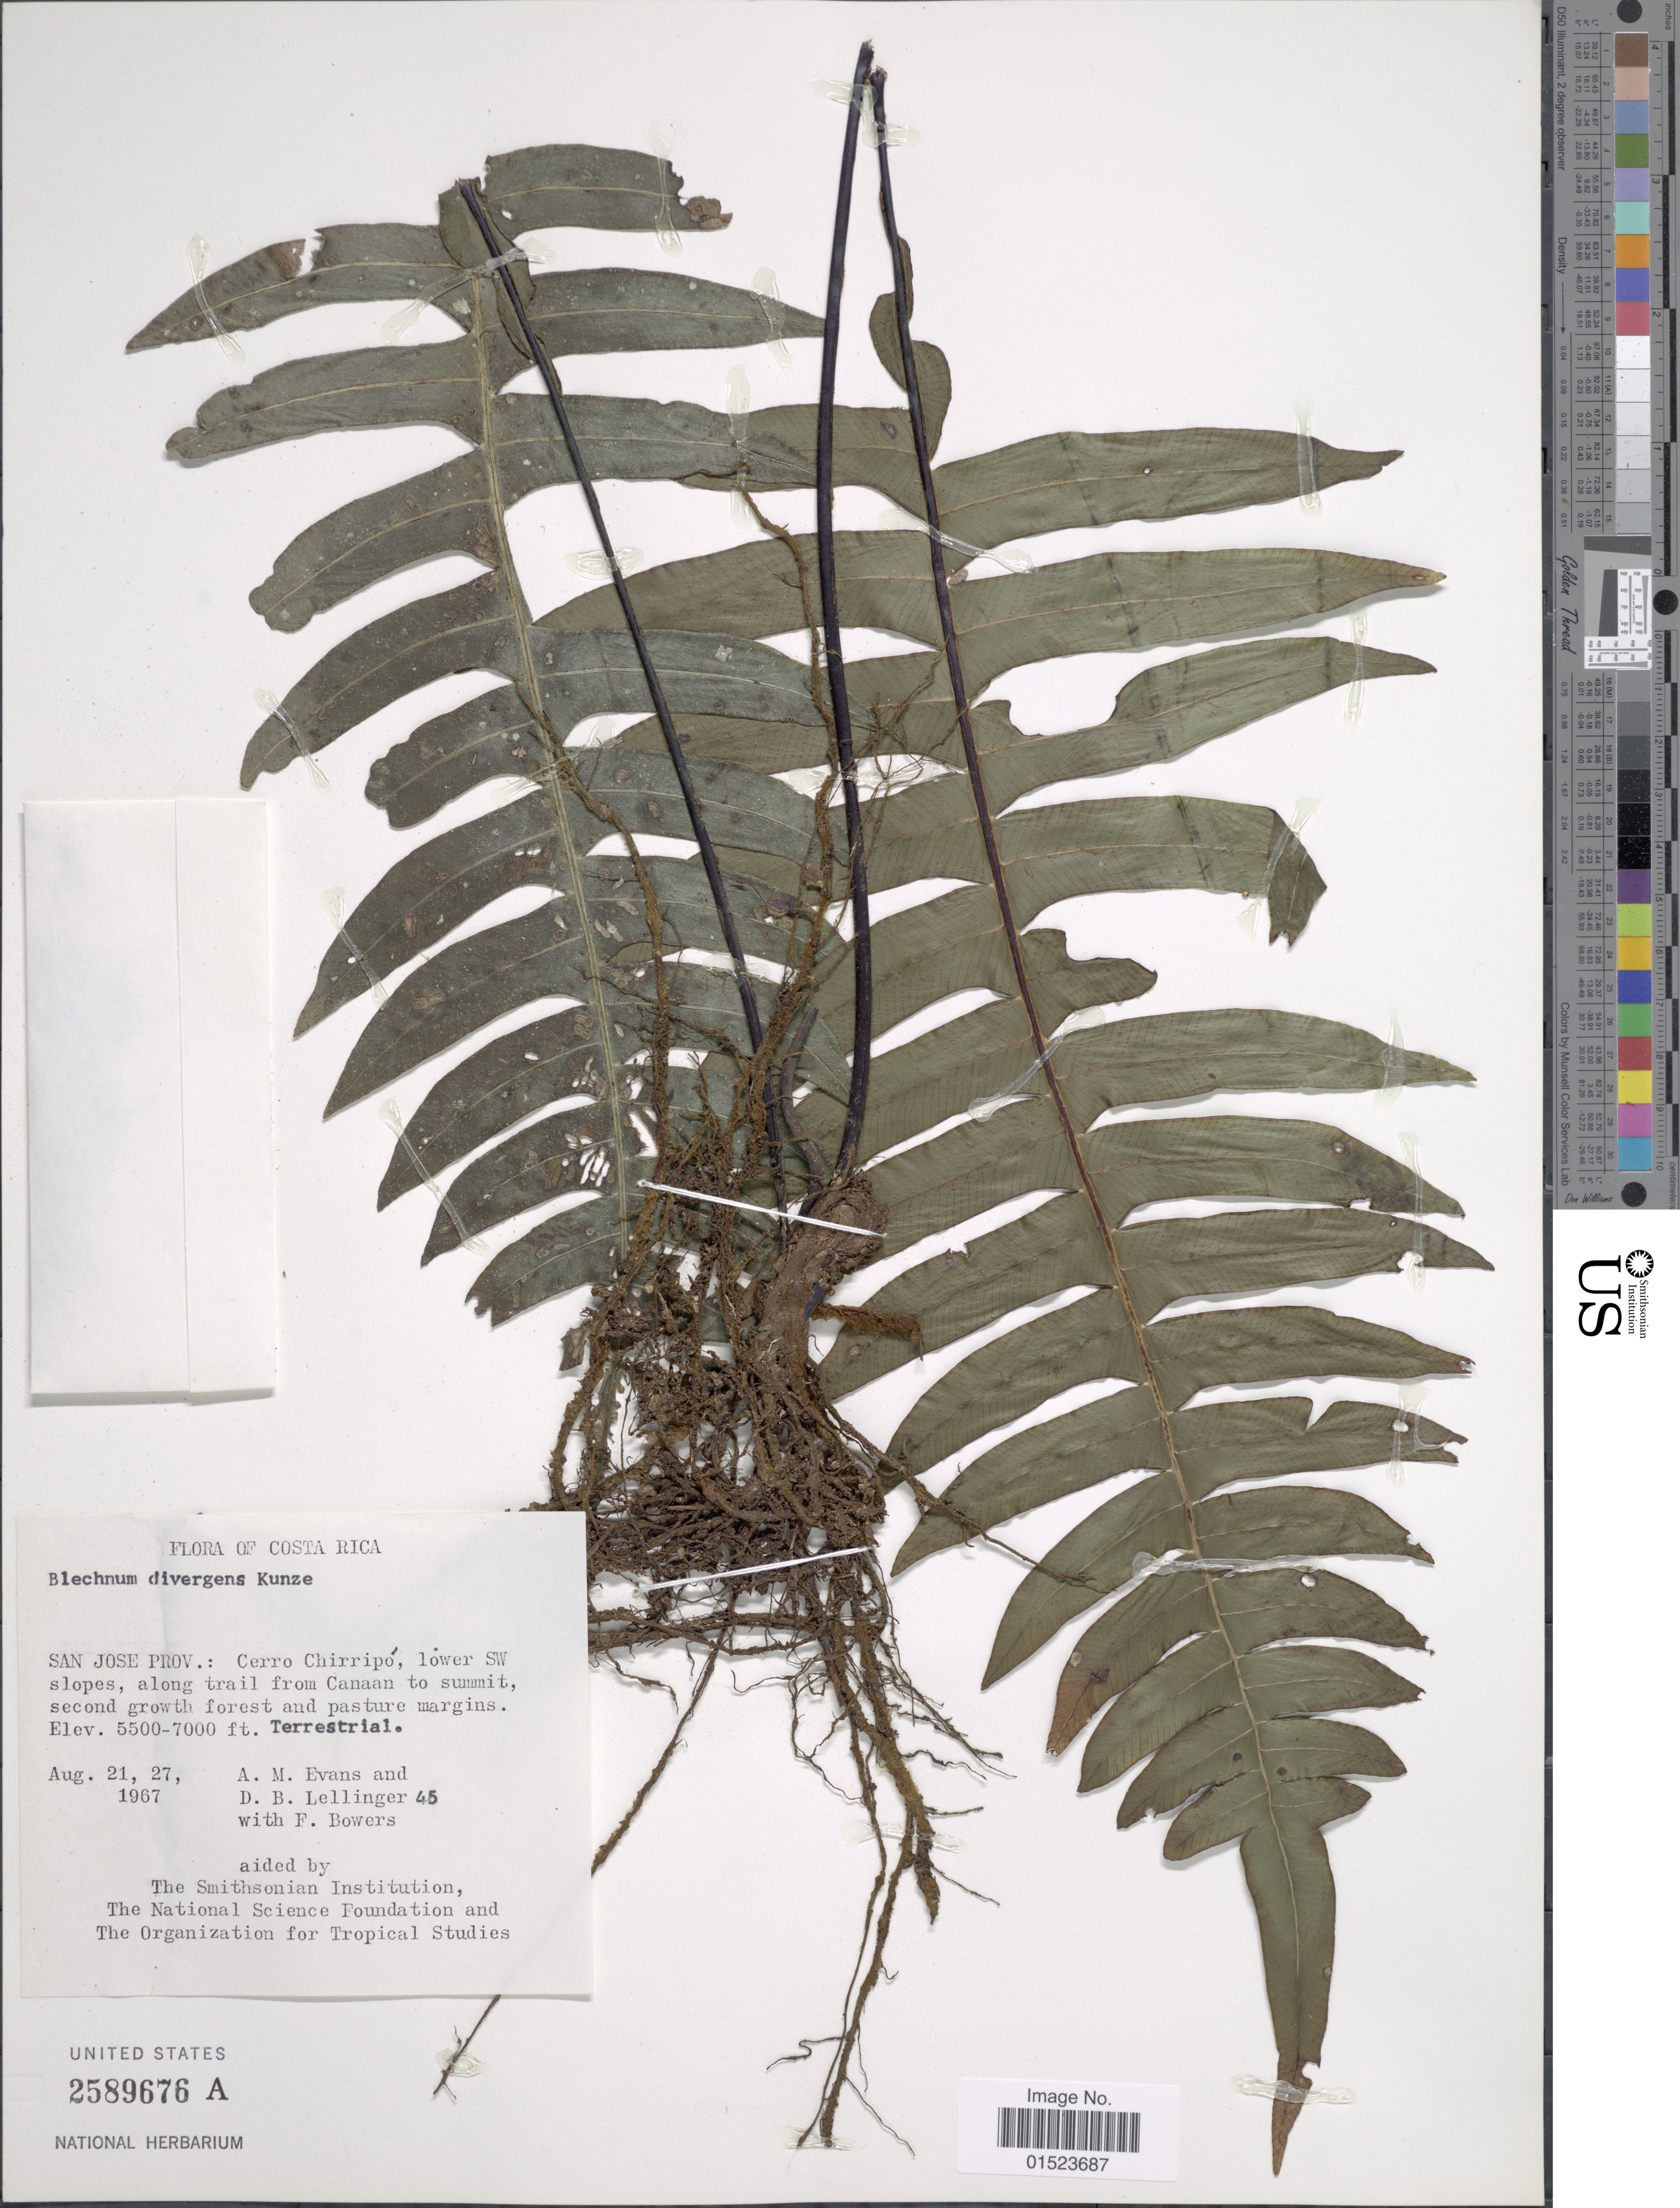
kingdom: Plantae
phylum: Tracheophyta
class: Polypodiopsida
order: Polypodiales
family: Blechnaceae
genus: Blechnum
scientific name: Blechnum divergens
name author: (Kunze) Mett.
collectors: A. M. Evans, D. B. Lellinger & F. Bowers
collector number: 45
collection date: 1967-08-21/1967-08-27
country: Costa Rica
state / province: San José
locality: Cerro Chirripó, lower SW slopes, along trail from Canaan to summit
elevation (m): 1676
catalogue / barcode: US 2589676A